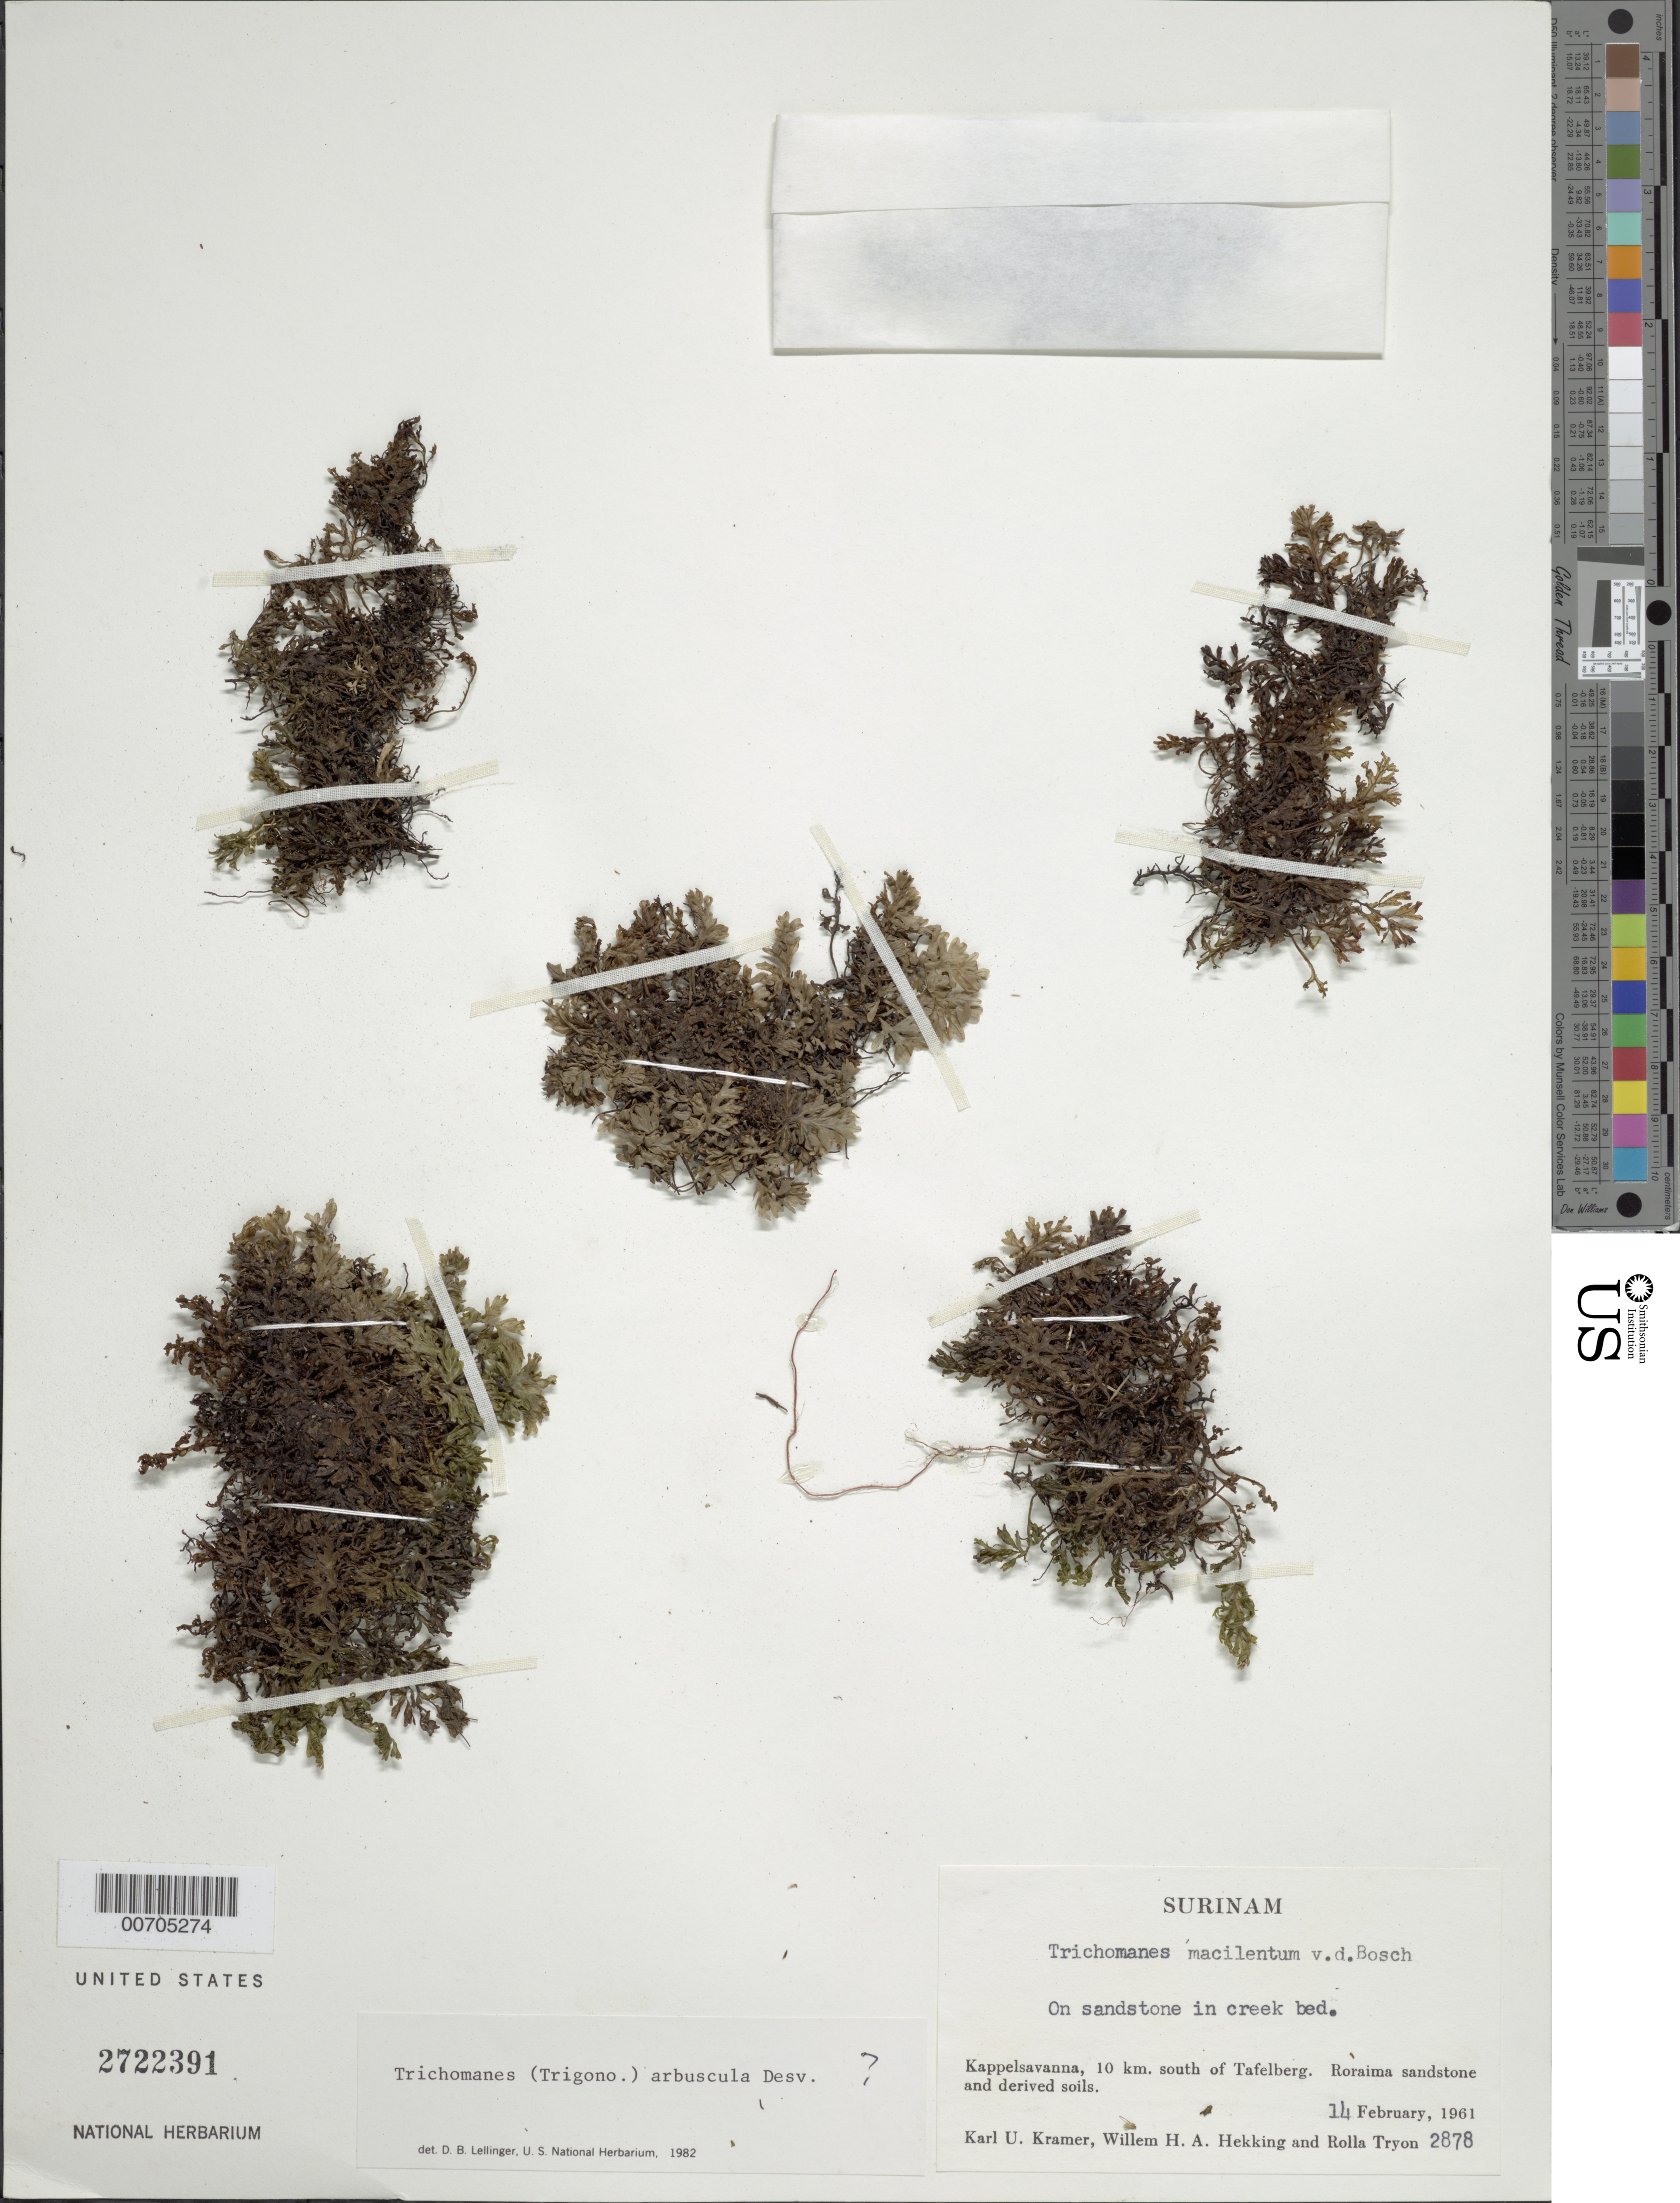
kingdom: Plantae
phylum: Tracheophyta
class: Polypodiopsida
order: Hymenophyllales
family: Hymenophyllaceae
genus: Trichomanes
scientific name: Trichomanes arbuscula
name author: Desv.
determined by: Lellinger, David B., (BOT), Smithsonian Institution - National Museum of Natural History (UNITED STATES)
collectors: K. U. Kramer, W. H. A. Hekking & R. M. Tryon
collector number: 2878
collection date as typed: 14-Feb-61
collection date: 1961-02-14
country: Suriname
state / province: Saramacca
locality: Kappelsavanna, 10 km S of Tafelberg, near south foot of the mountain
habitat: Roraima sandstone and derived soils, on sandstone in creek bed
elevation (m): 300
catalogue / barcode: US 2722391